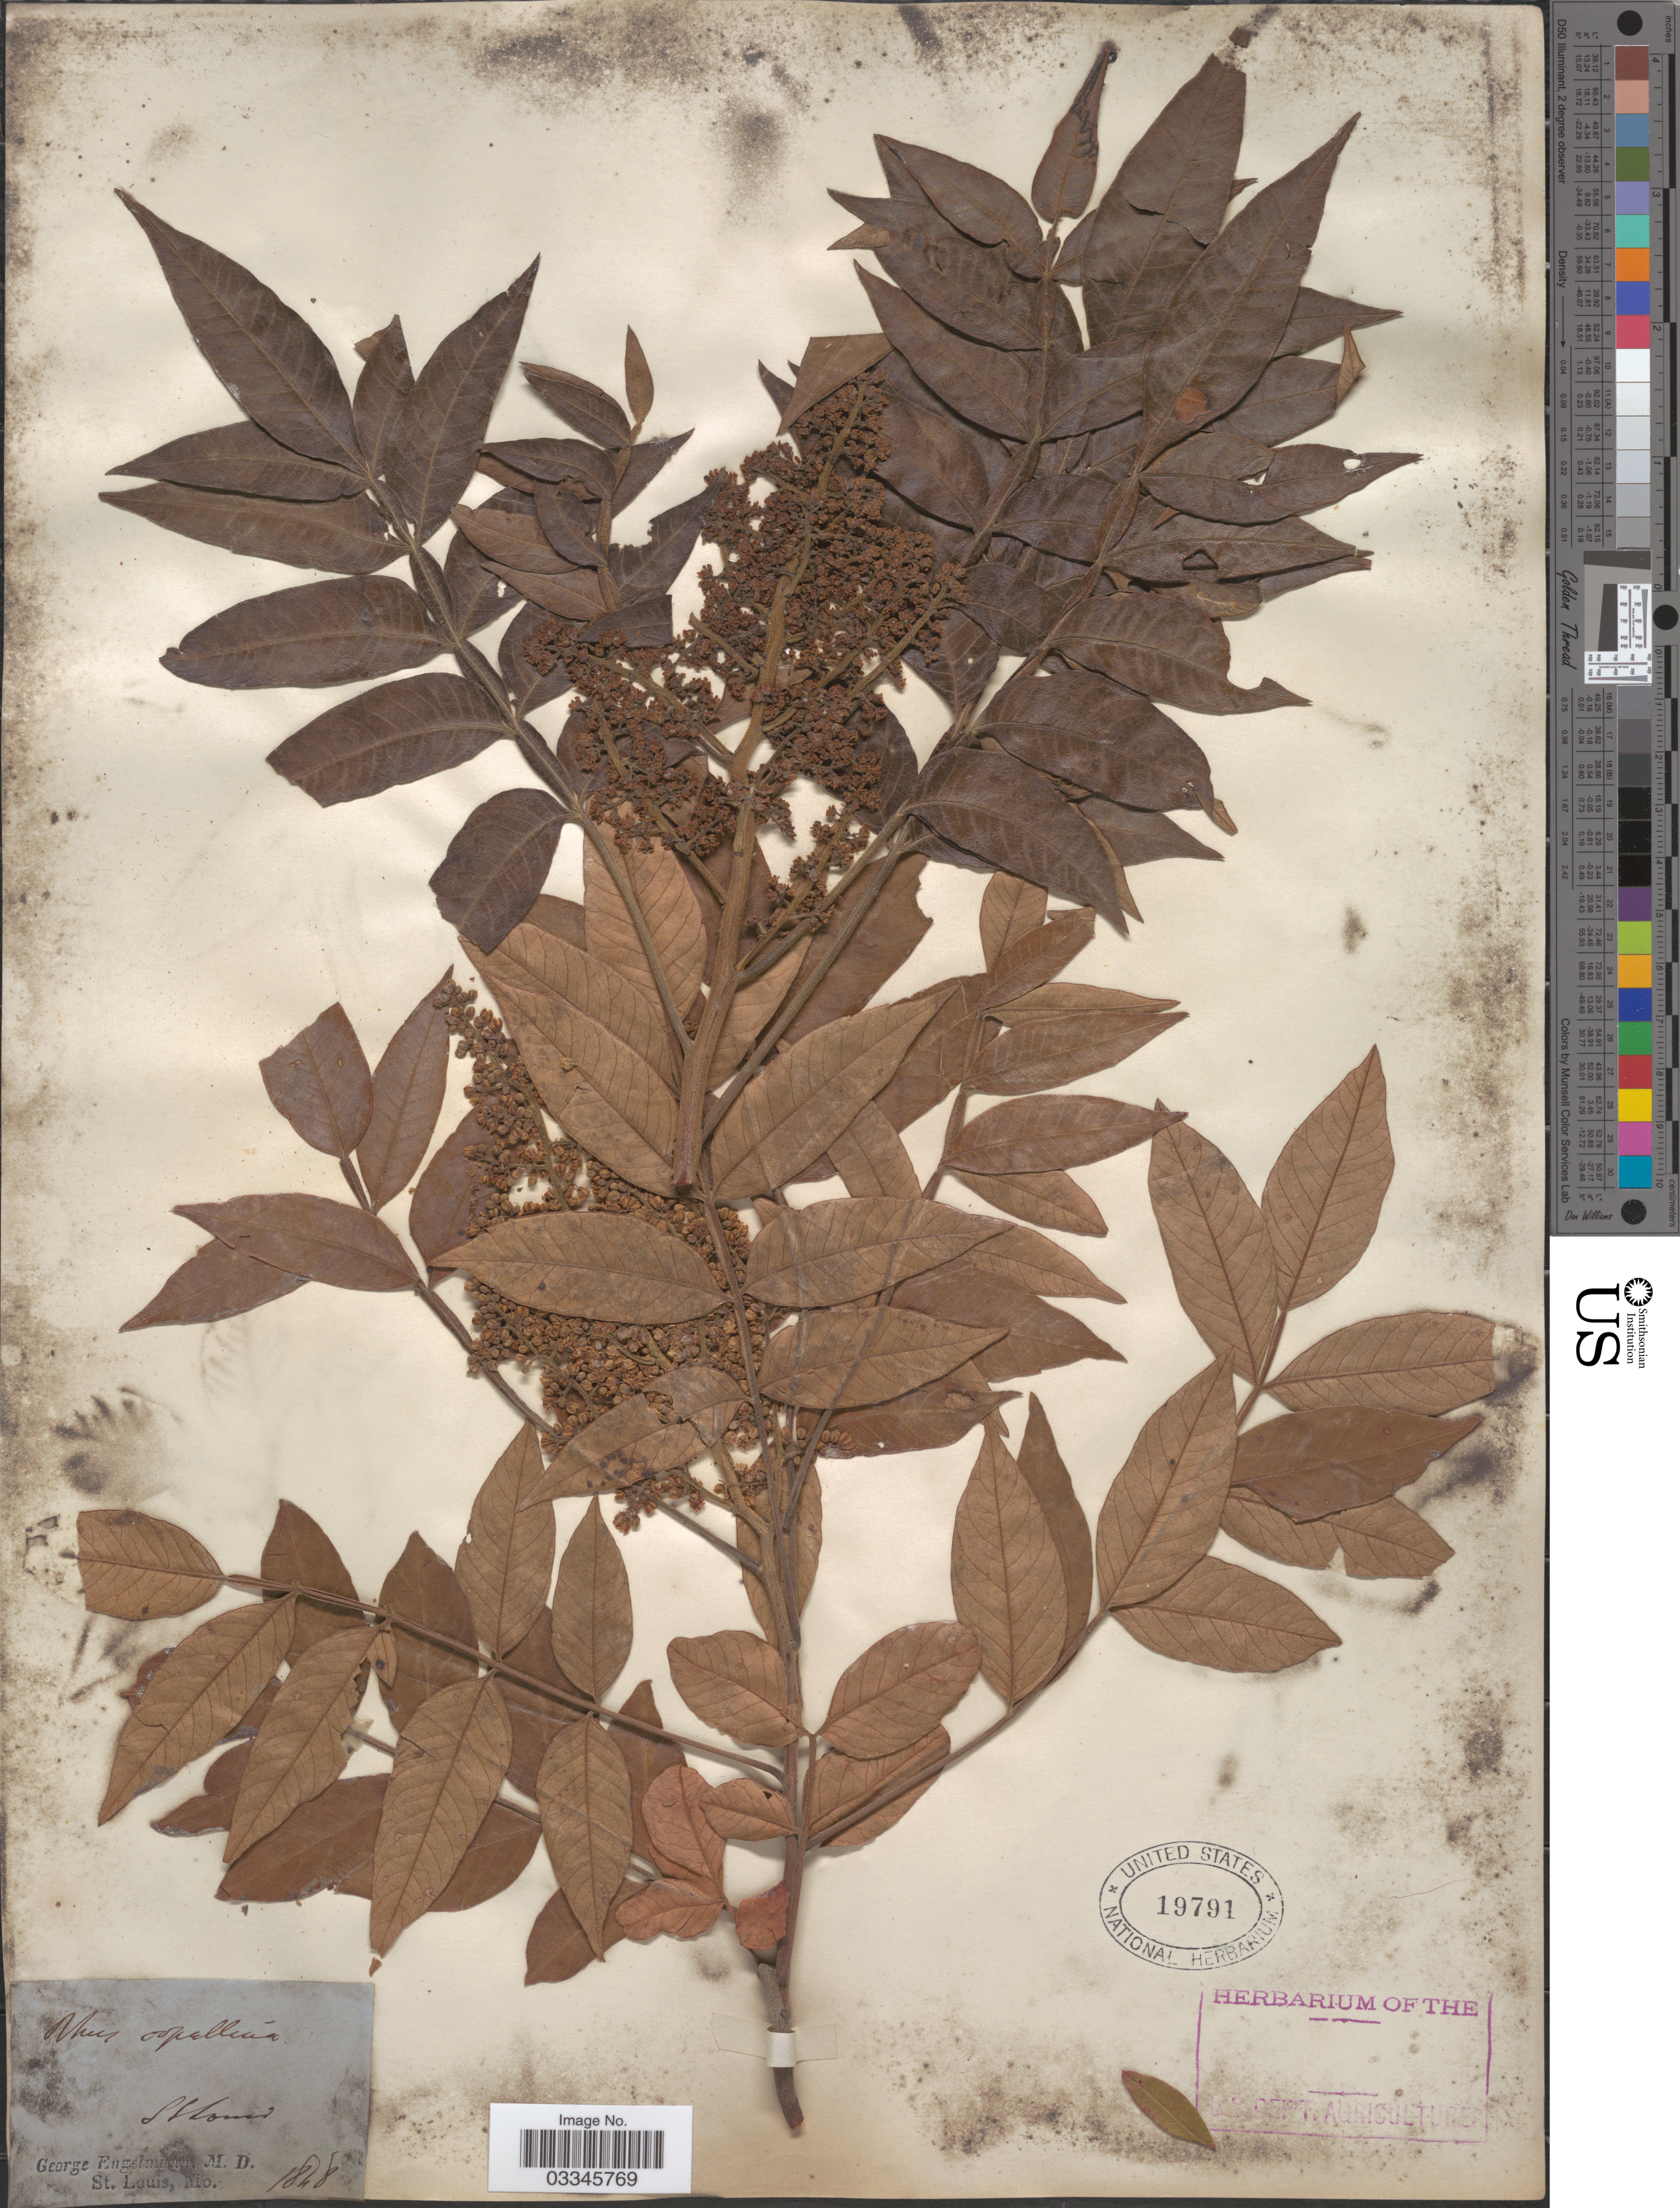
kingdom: Plantae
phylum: Tracheophyta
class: Magnoliopsida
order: Sapindales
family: Anacardiaceae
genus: Rhus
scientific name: Rhus copallinum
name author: L.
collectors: G. Engelmann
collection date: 1848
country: United States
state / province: Missouri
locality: St. Louis.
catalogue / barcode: US 19791